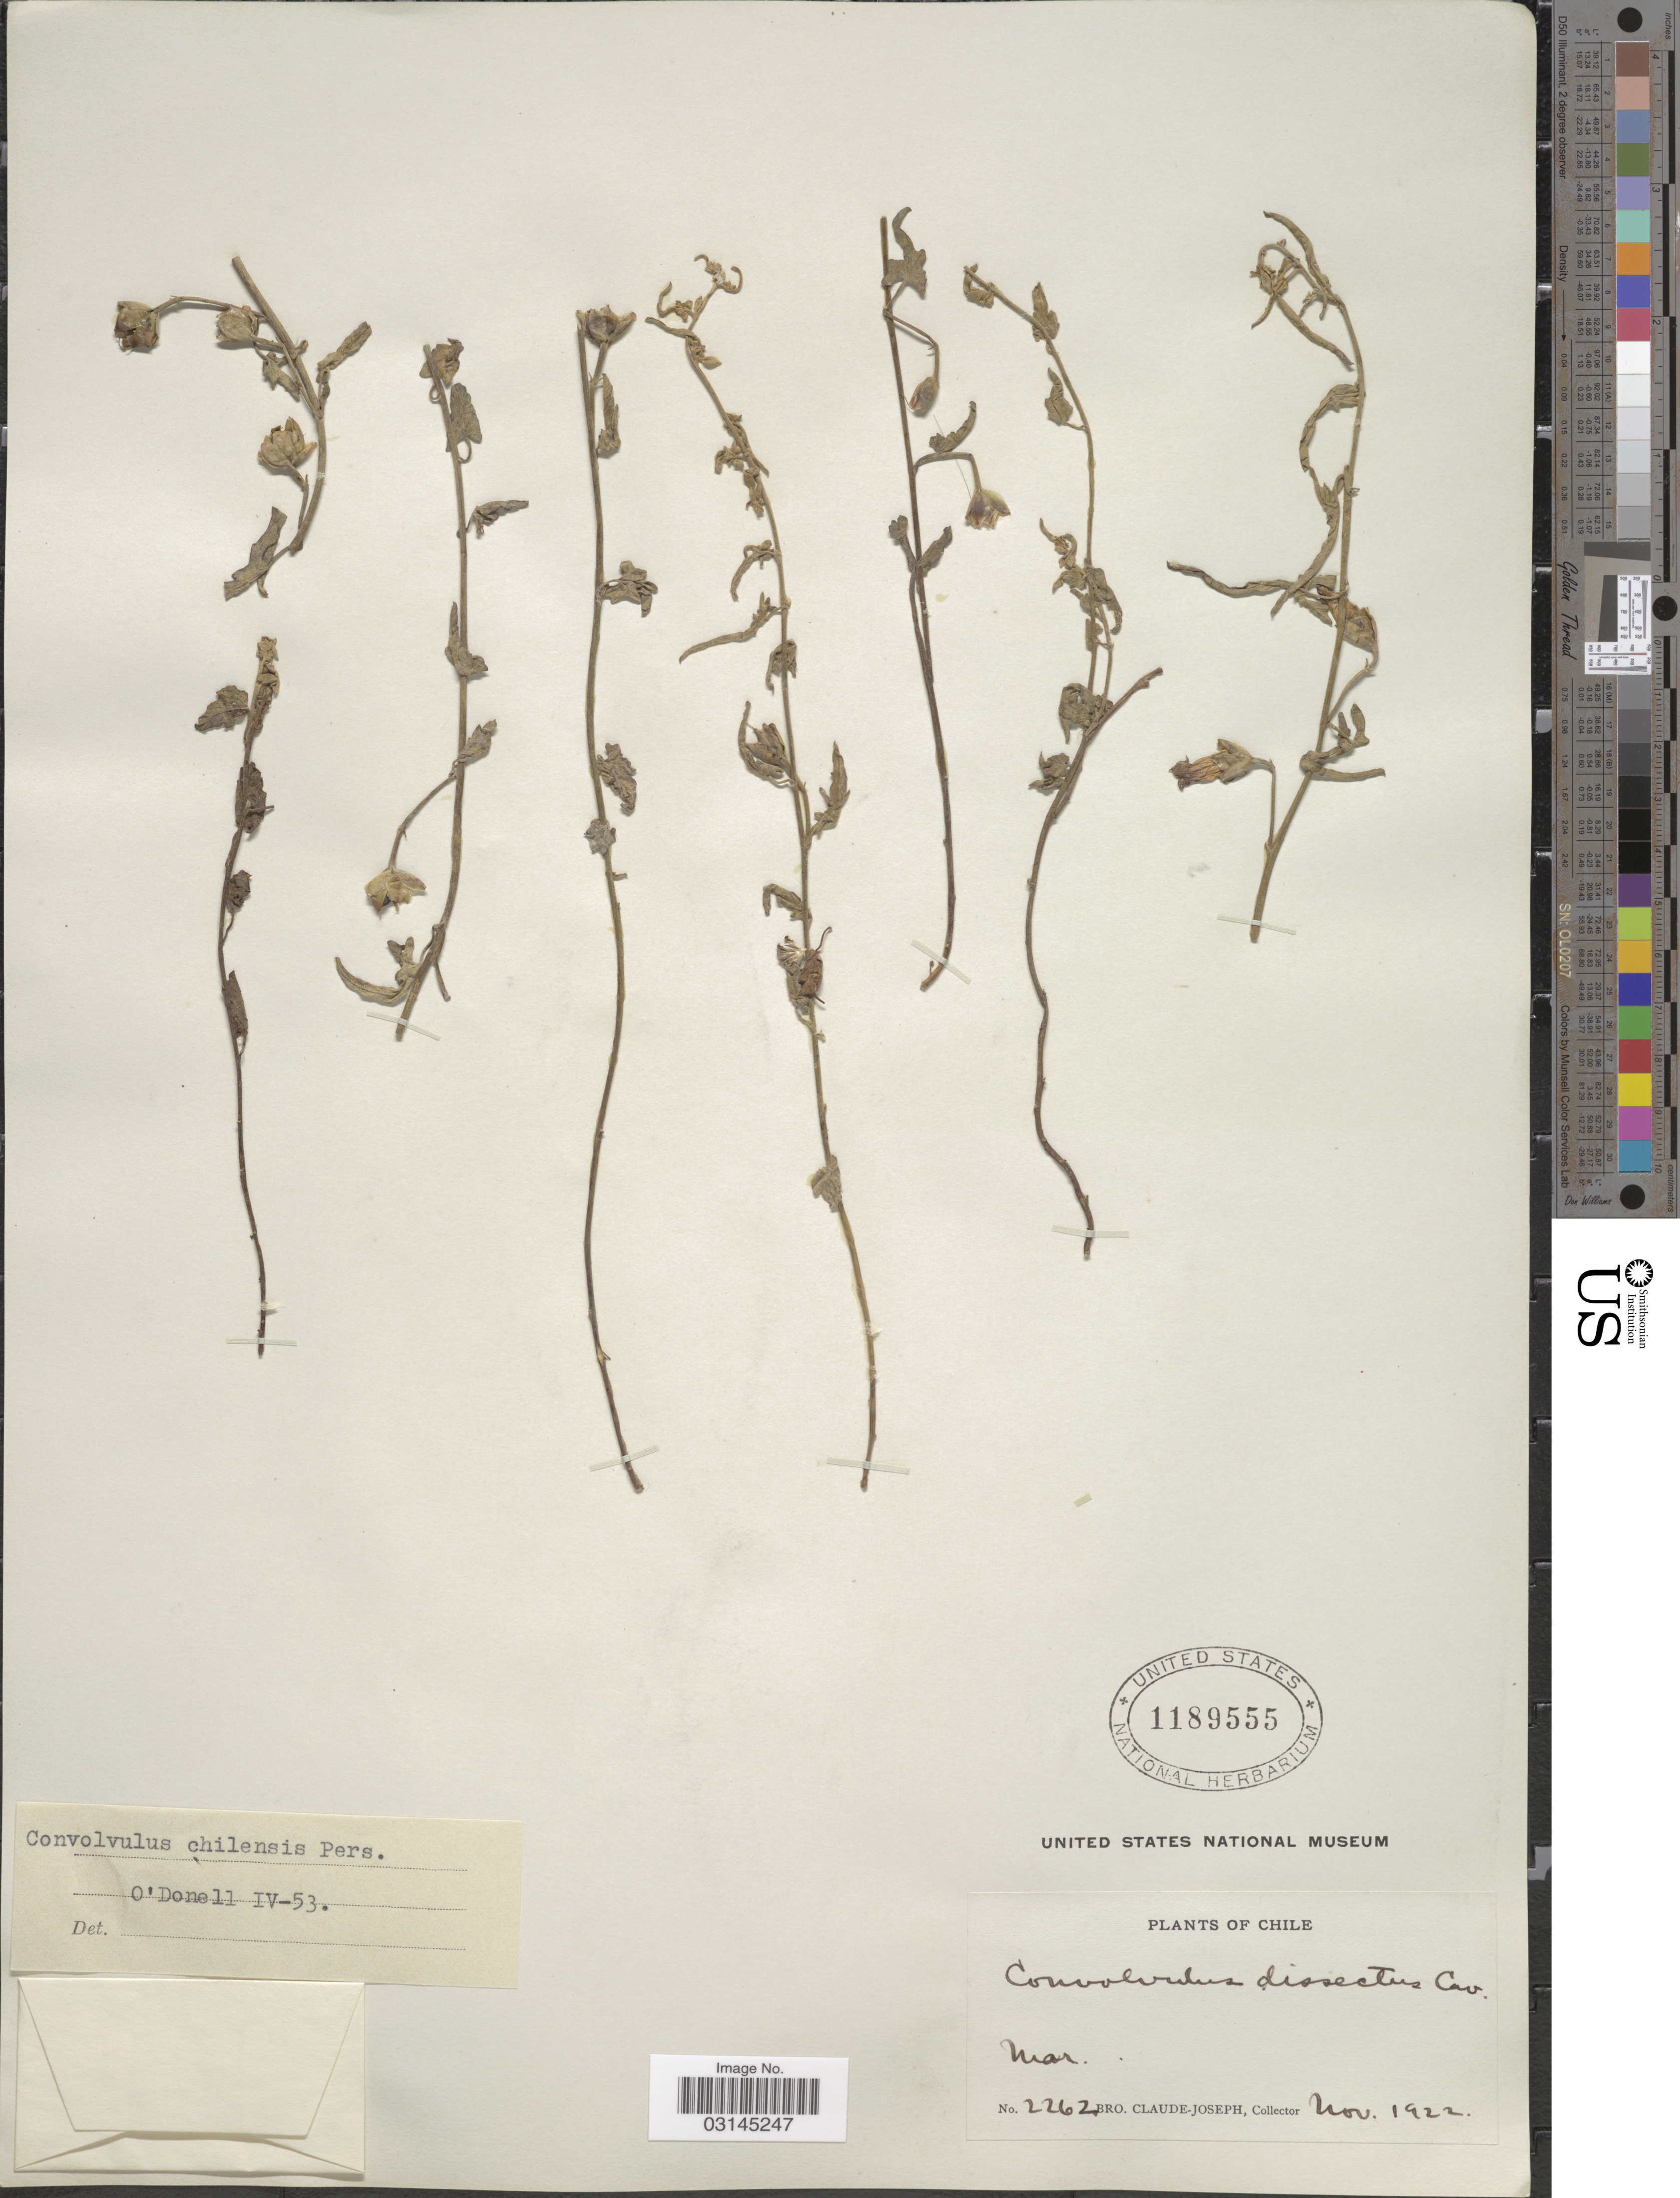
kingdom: Plantae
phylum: Tracheophyta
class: Magnoliopsida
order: Solanales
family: Convolvulaceae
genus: Convolvulus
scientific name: Convolvulus chilensis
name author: Pers.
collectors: Bro. Claude-Joseph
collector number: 2262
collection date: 1922-11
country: Chile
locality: Mar.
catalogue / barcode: US 1189555